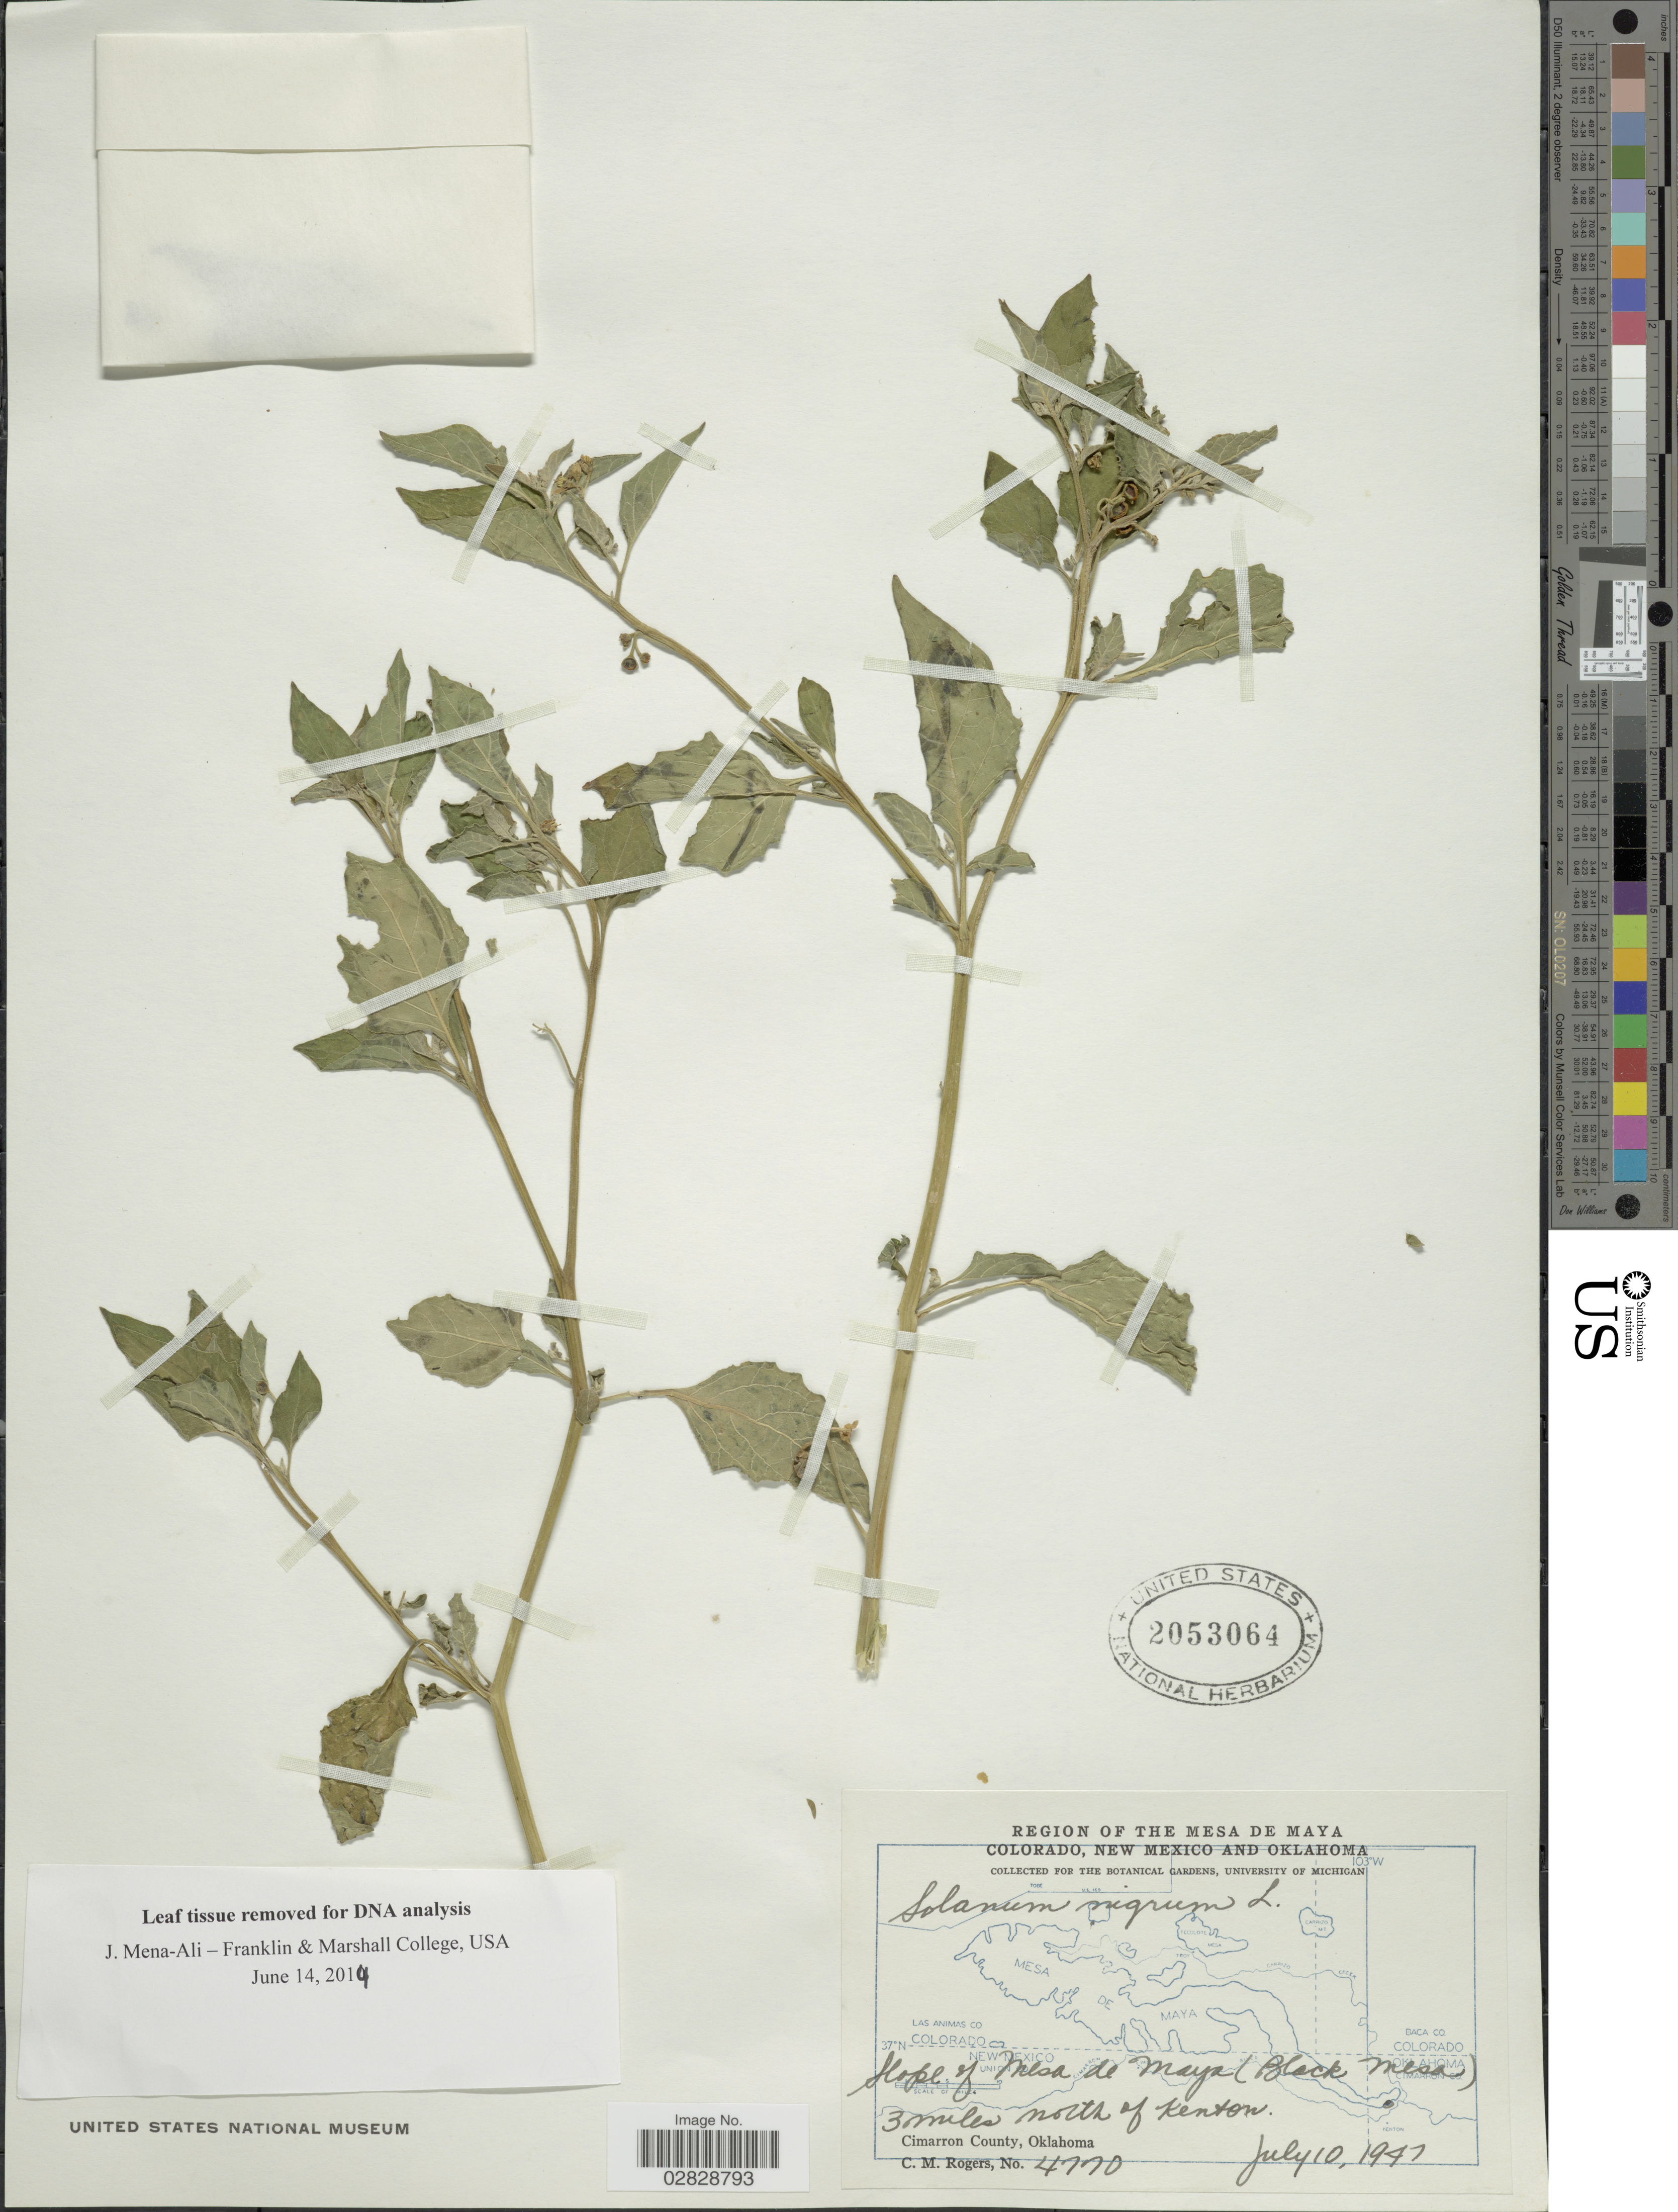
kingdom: Plantae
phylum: Tracheophyta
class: Magnoliopsida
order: Solanales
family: Solanaceae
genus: Solanum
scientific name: Solanum interius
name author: Rydb.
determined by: Knapp, S. D.; Särkinen, T.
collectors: C. M. Rogers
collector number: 4770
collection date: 1947-07-10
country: United States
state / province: Oklahoma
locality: Slope of Mesa de Maya (Black Mesa), 3 miles north of Kenton. Cimarron County.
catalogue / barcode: US 2053064